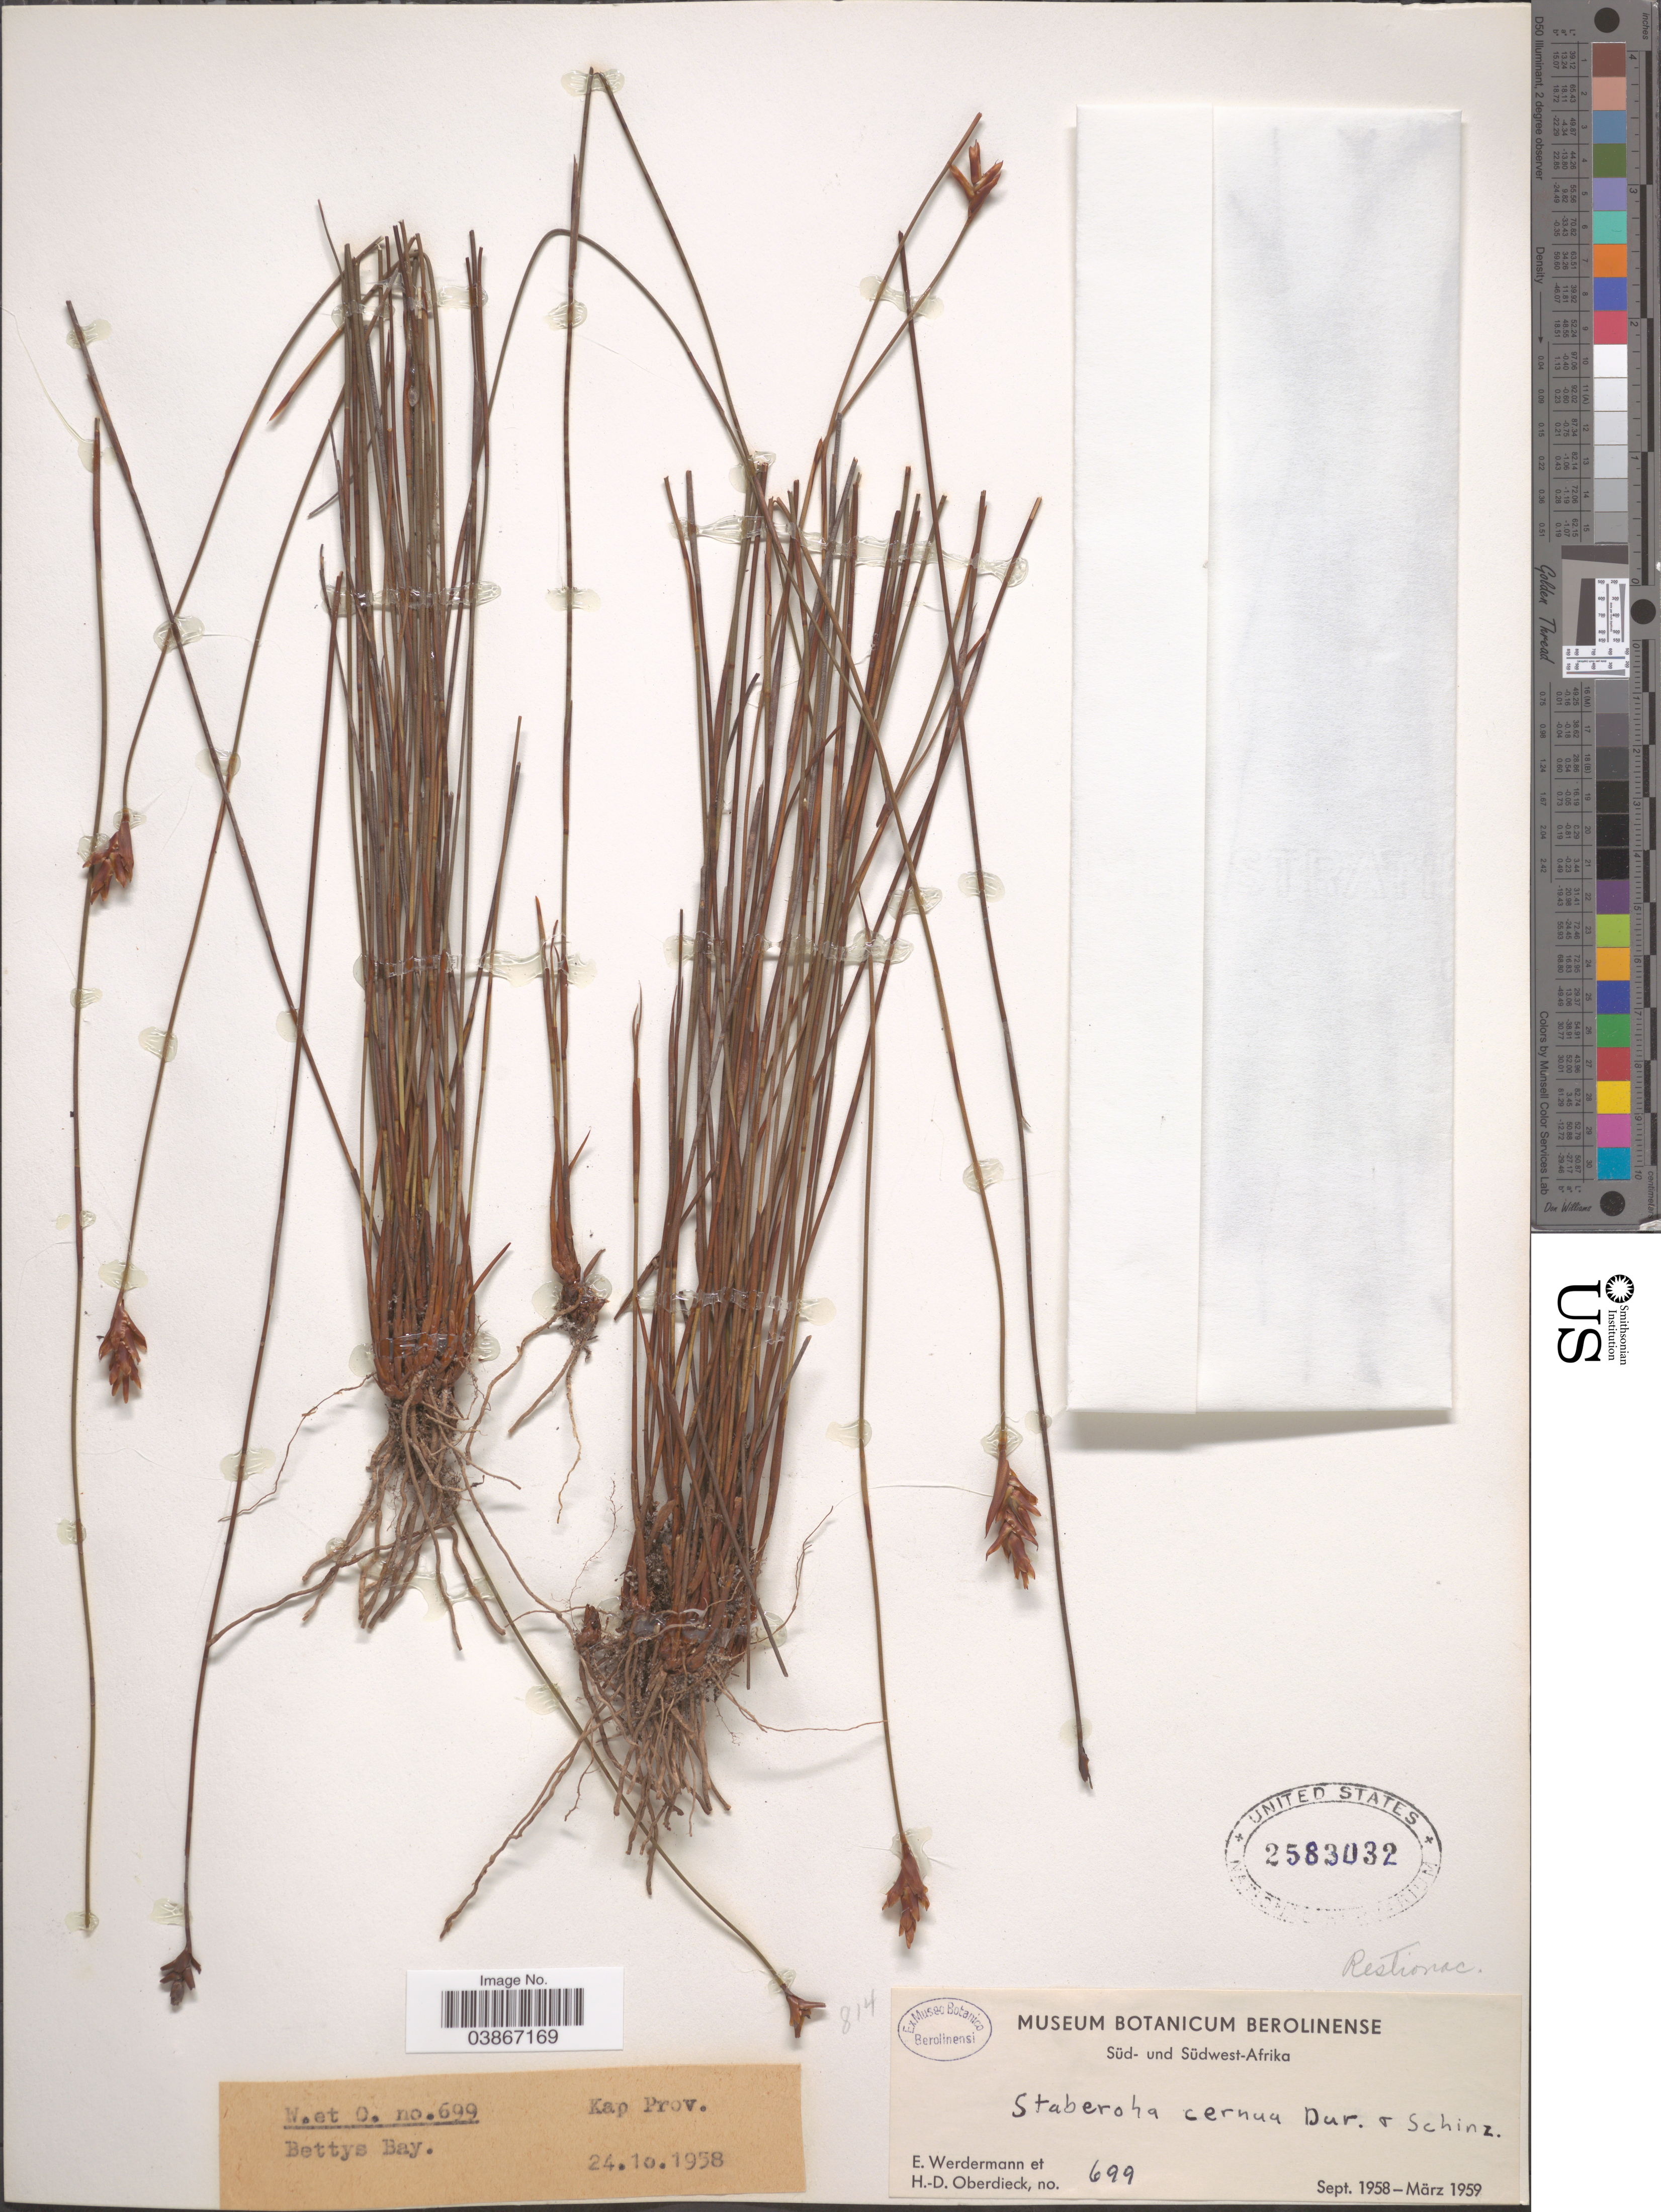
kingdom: Plantae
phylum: Tracheophyta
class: Liliopsida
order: Poales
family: Restionaceae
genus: Staberoha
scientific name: Staberoha cernua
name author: (L. f.) Durand & Schinz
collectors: E. Werdermann & H. Oberdieck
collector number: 699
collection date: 1958-10-24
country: South Africa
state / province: Western Cape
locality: Bettys Bay.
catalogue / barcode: US 2583032